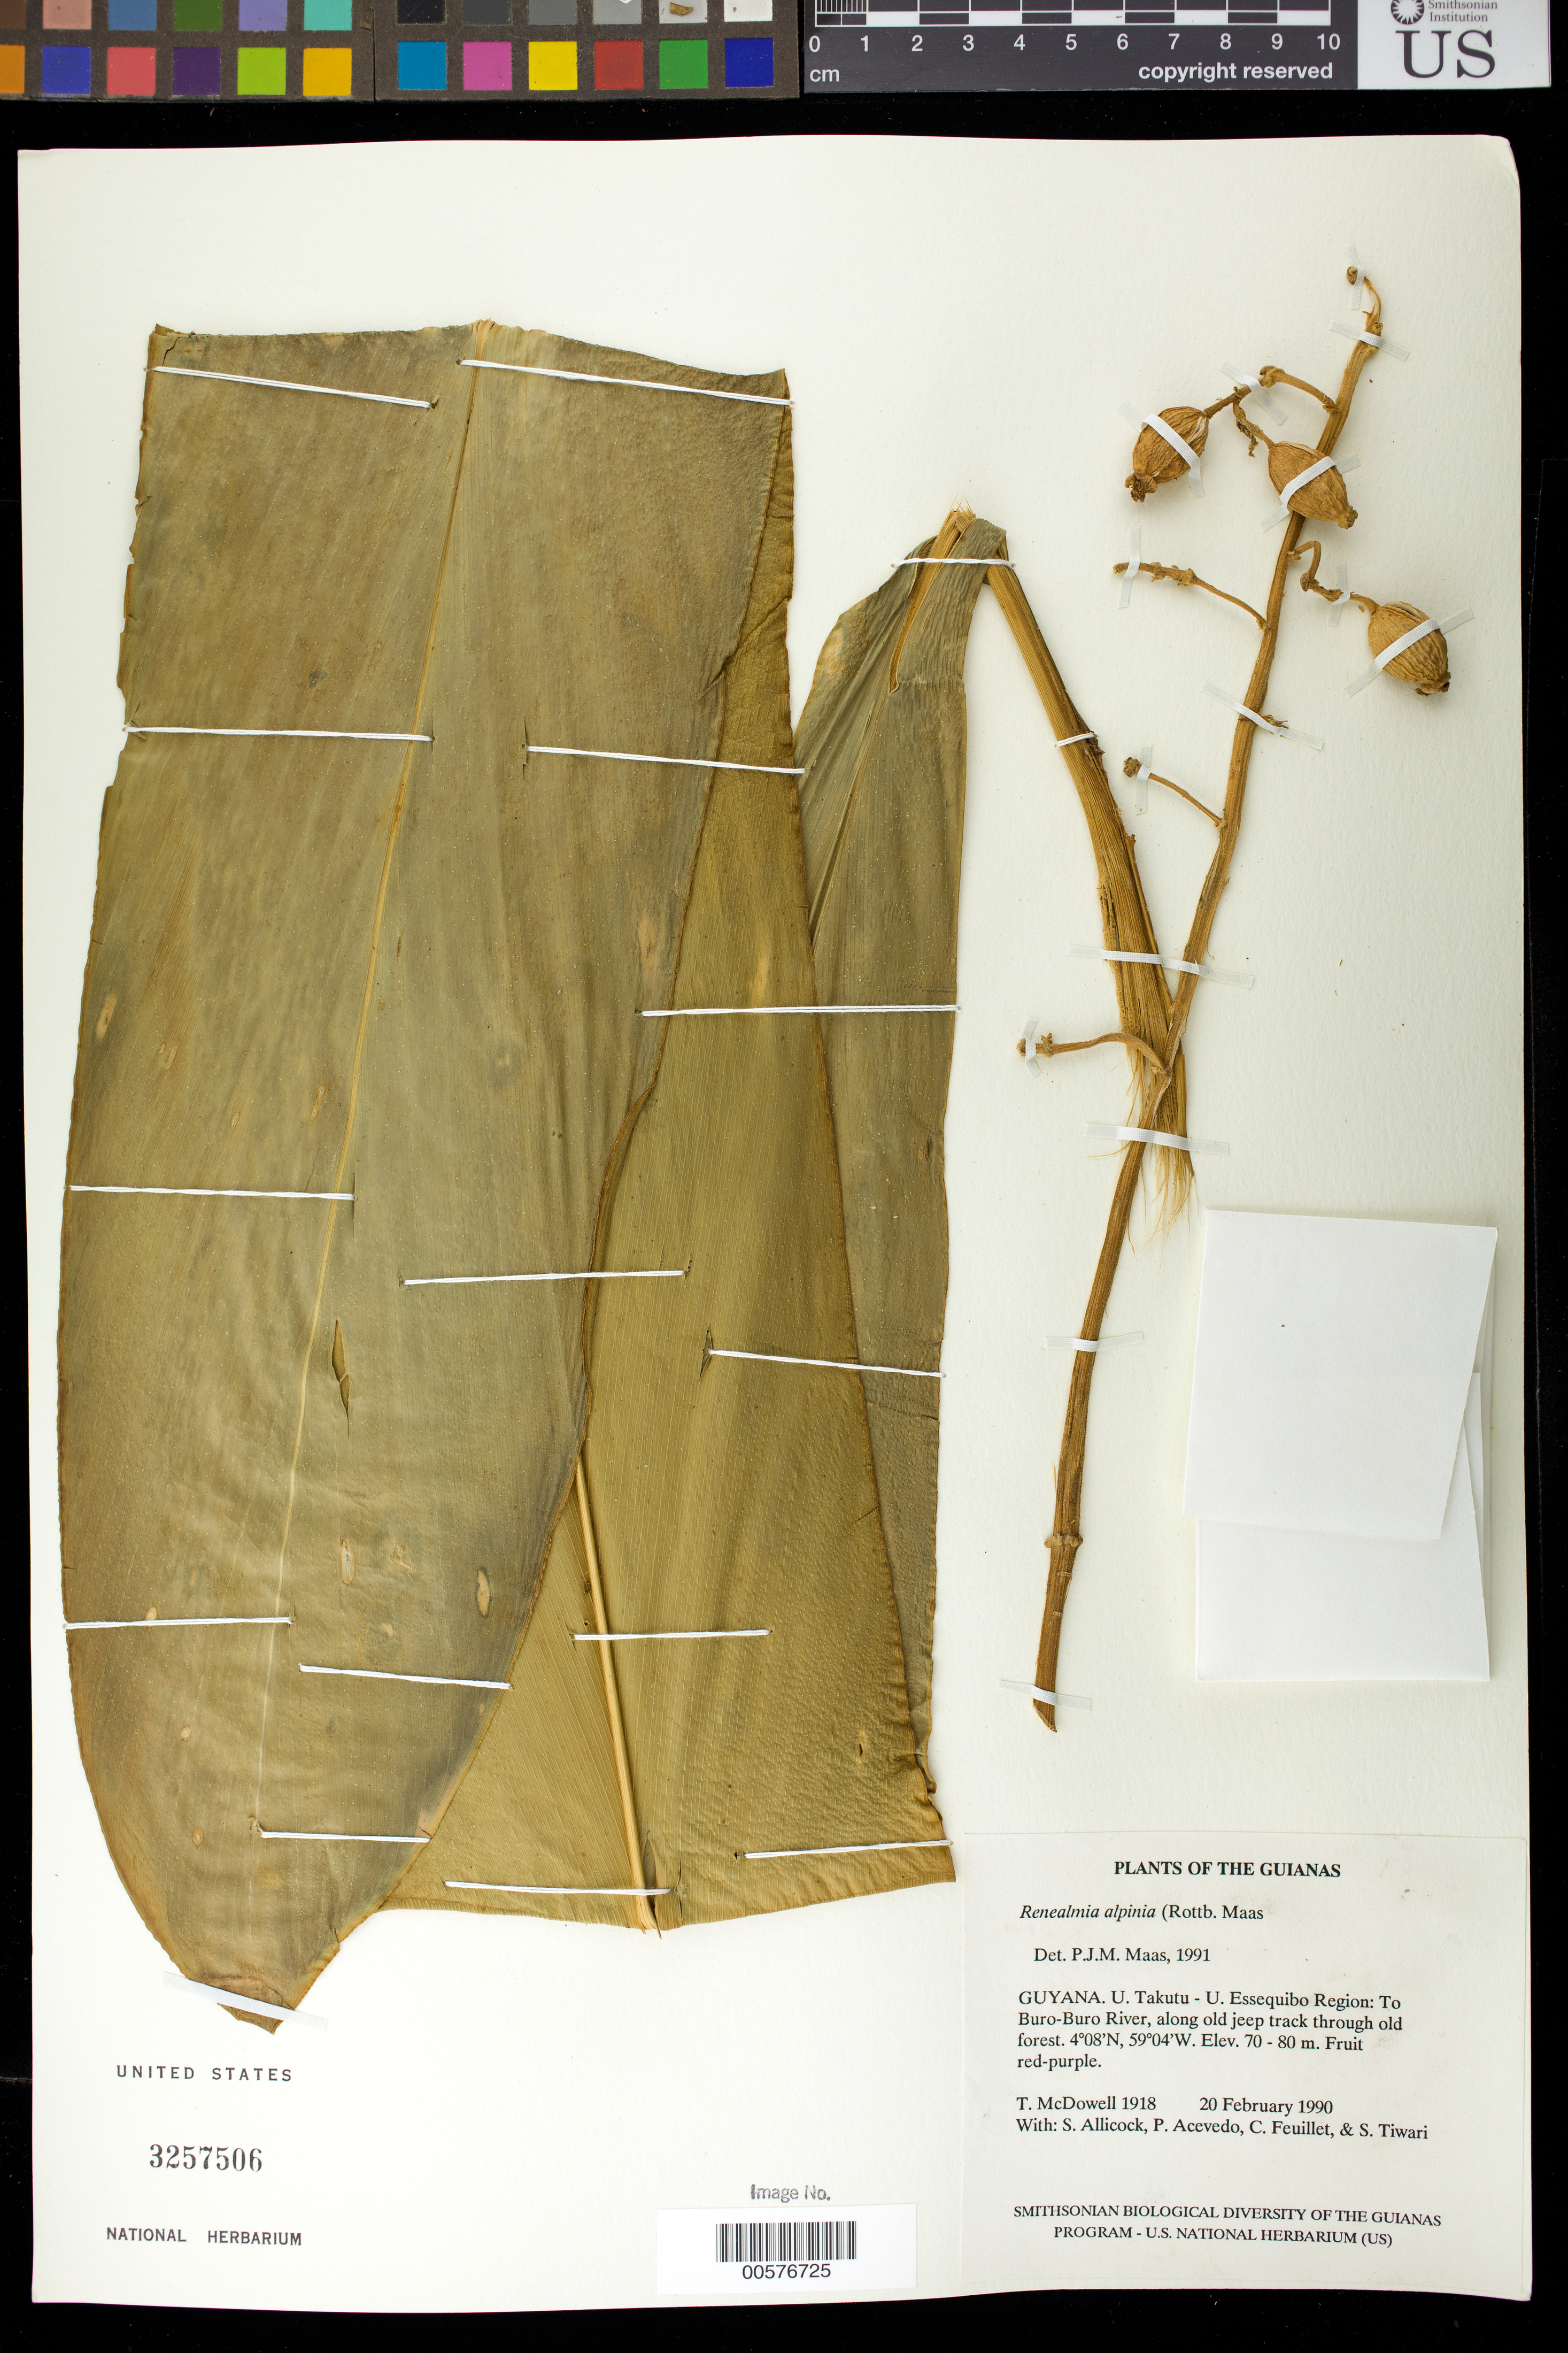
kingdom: Plantae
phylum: Tracheophyta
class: Liliopsida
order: Zingiberales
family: Zingiberaceae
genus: Renealmia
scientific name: Renealmia alpinia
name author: (Rottb.) Maas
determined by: Maas, Paul J. M.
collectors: T. McDowell, S. Allicock, P. Acevedo-Rodr., C. Feuillet & S. Tiwari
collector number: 1918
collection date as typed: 20 February 1990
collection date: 1990-02-20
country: Guyana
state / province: U. Takutu-U. Essequibo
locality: From Surama Village to Buro-Buro River, by road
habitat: Old forest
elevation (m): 70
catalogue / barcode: US 3257506